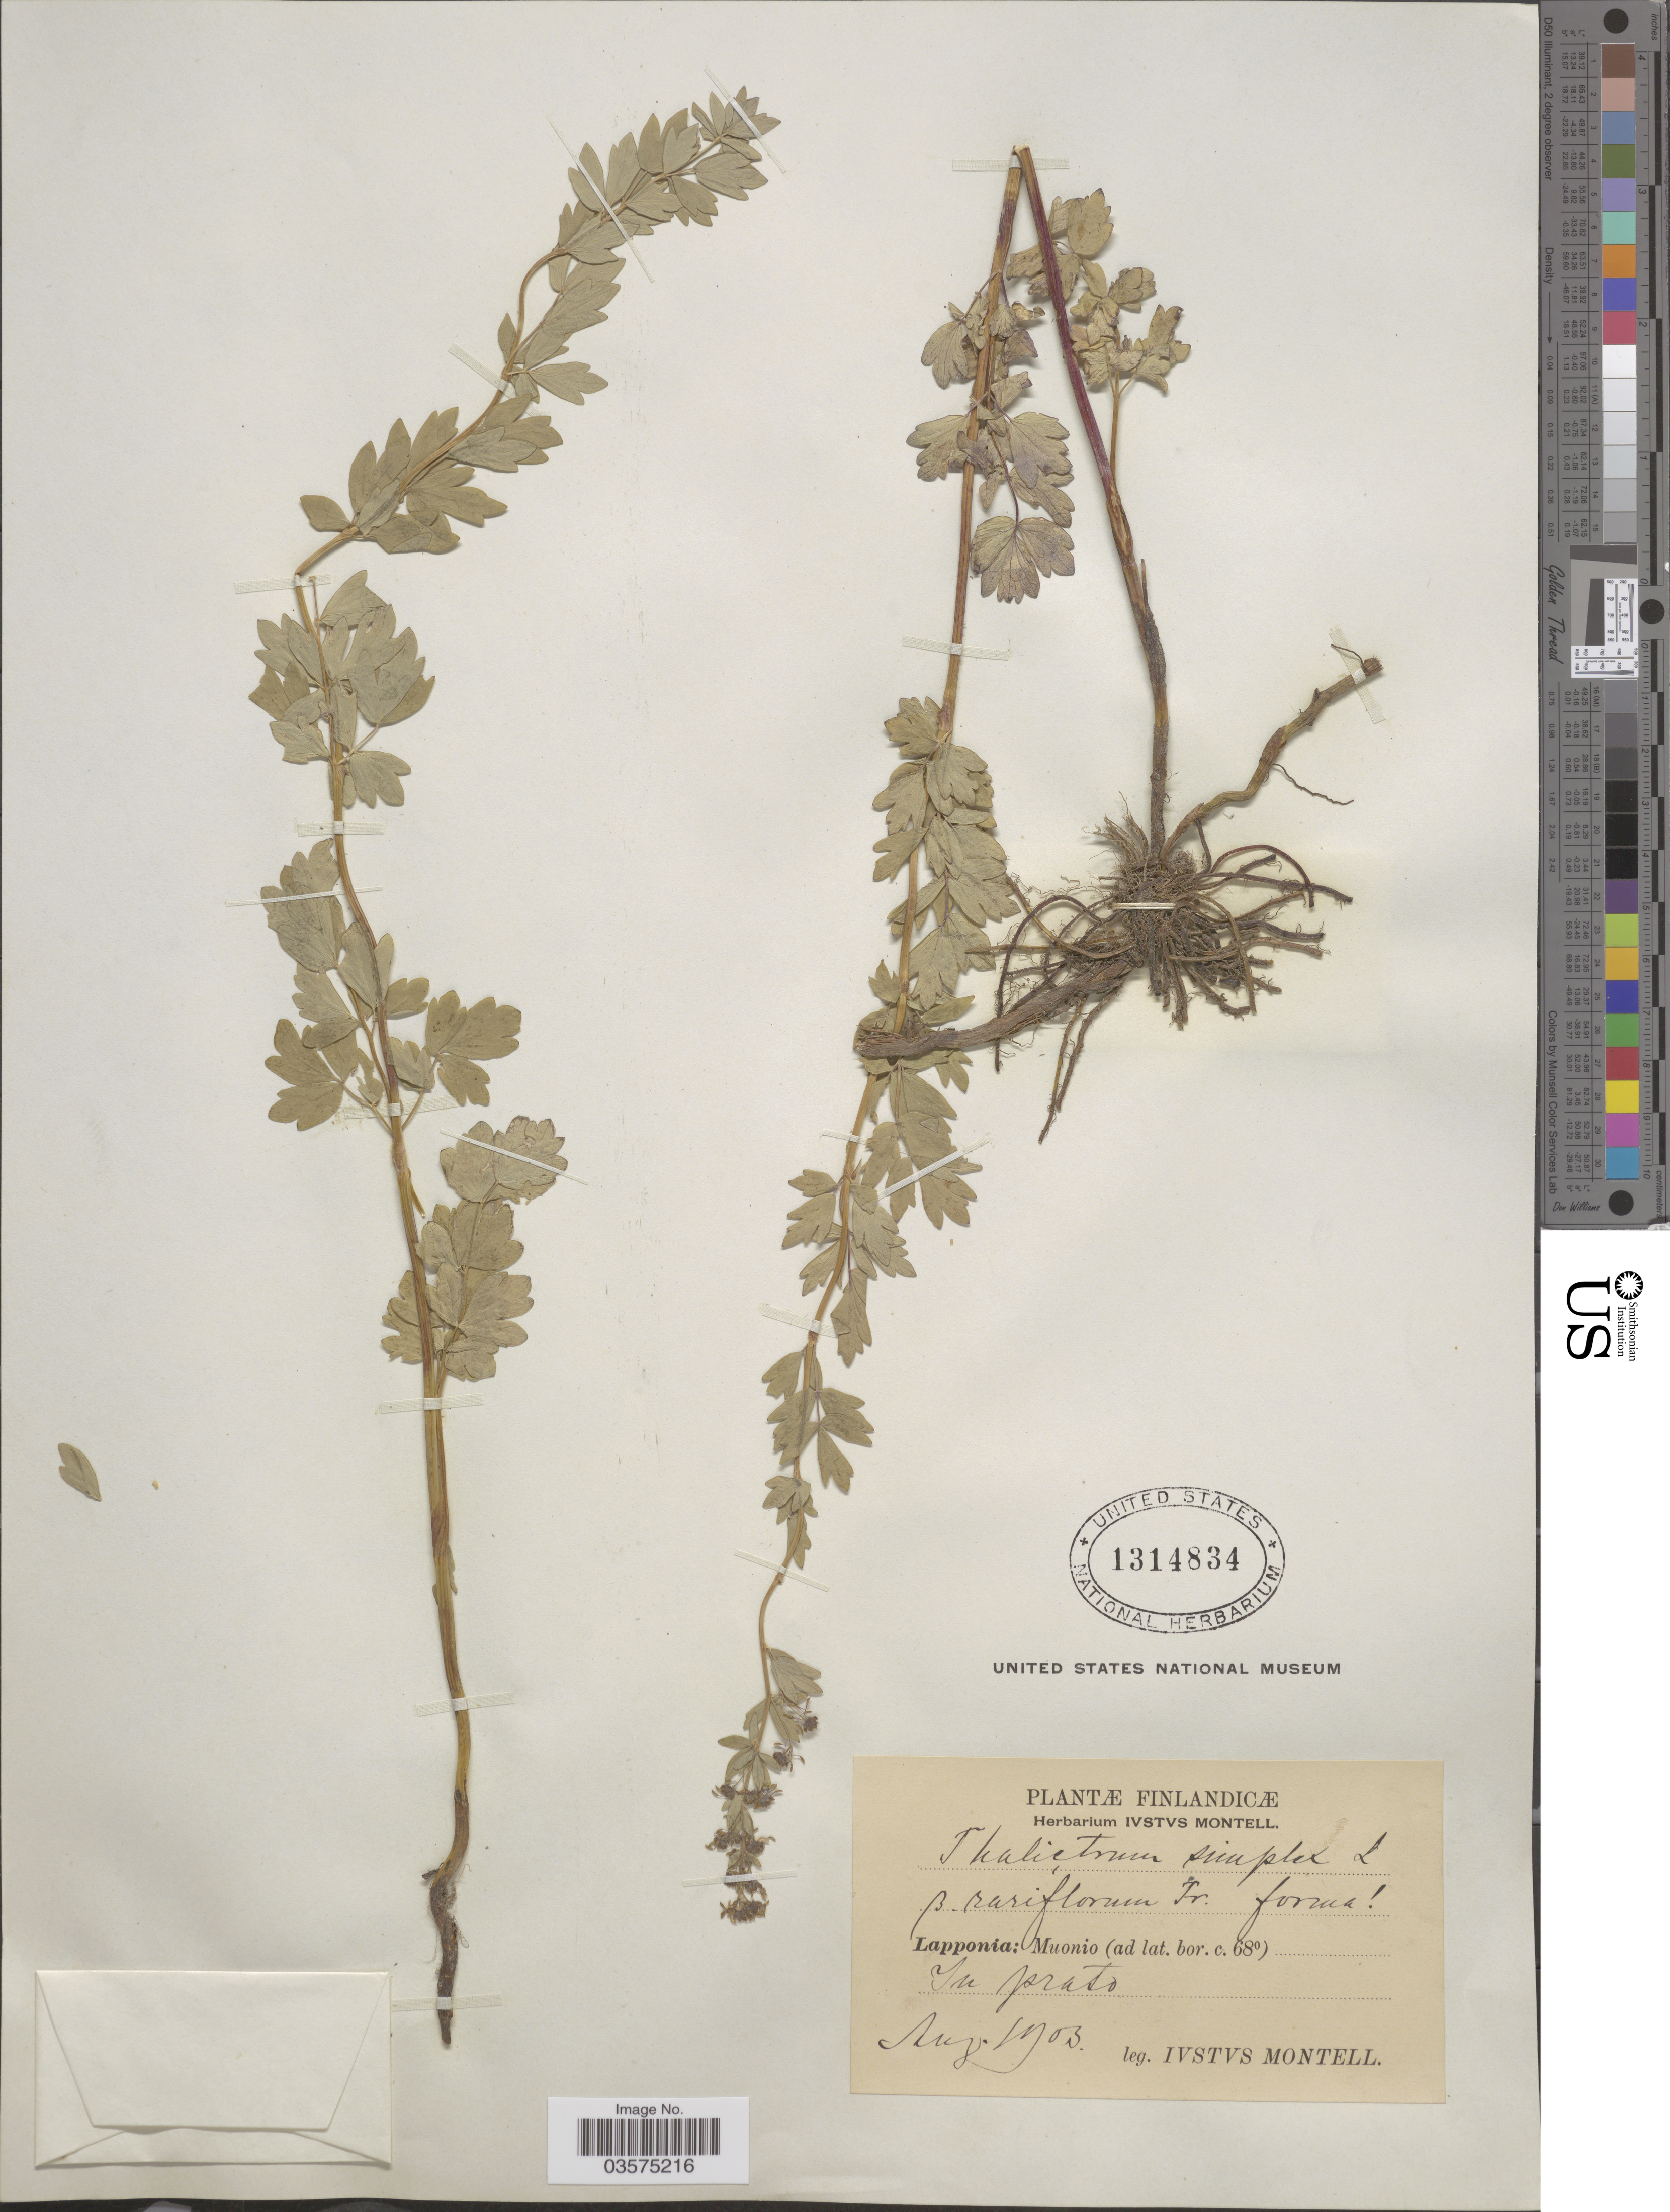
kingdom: Plantae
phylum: Tracheophyta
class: Magnoliopsida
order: Ranunculales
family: Ranunculaceae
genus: Thalictrum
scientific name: Thalictrum simplex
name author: L.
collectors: I. Montell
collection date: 1903-08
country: Finland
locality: Lapponia: Muonio. In prato.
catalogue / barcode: US 1314834